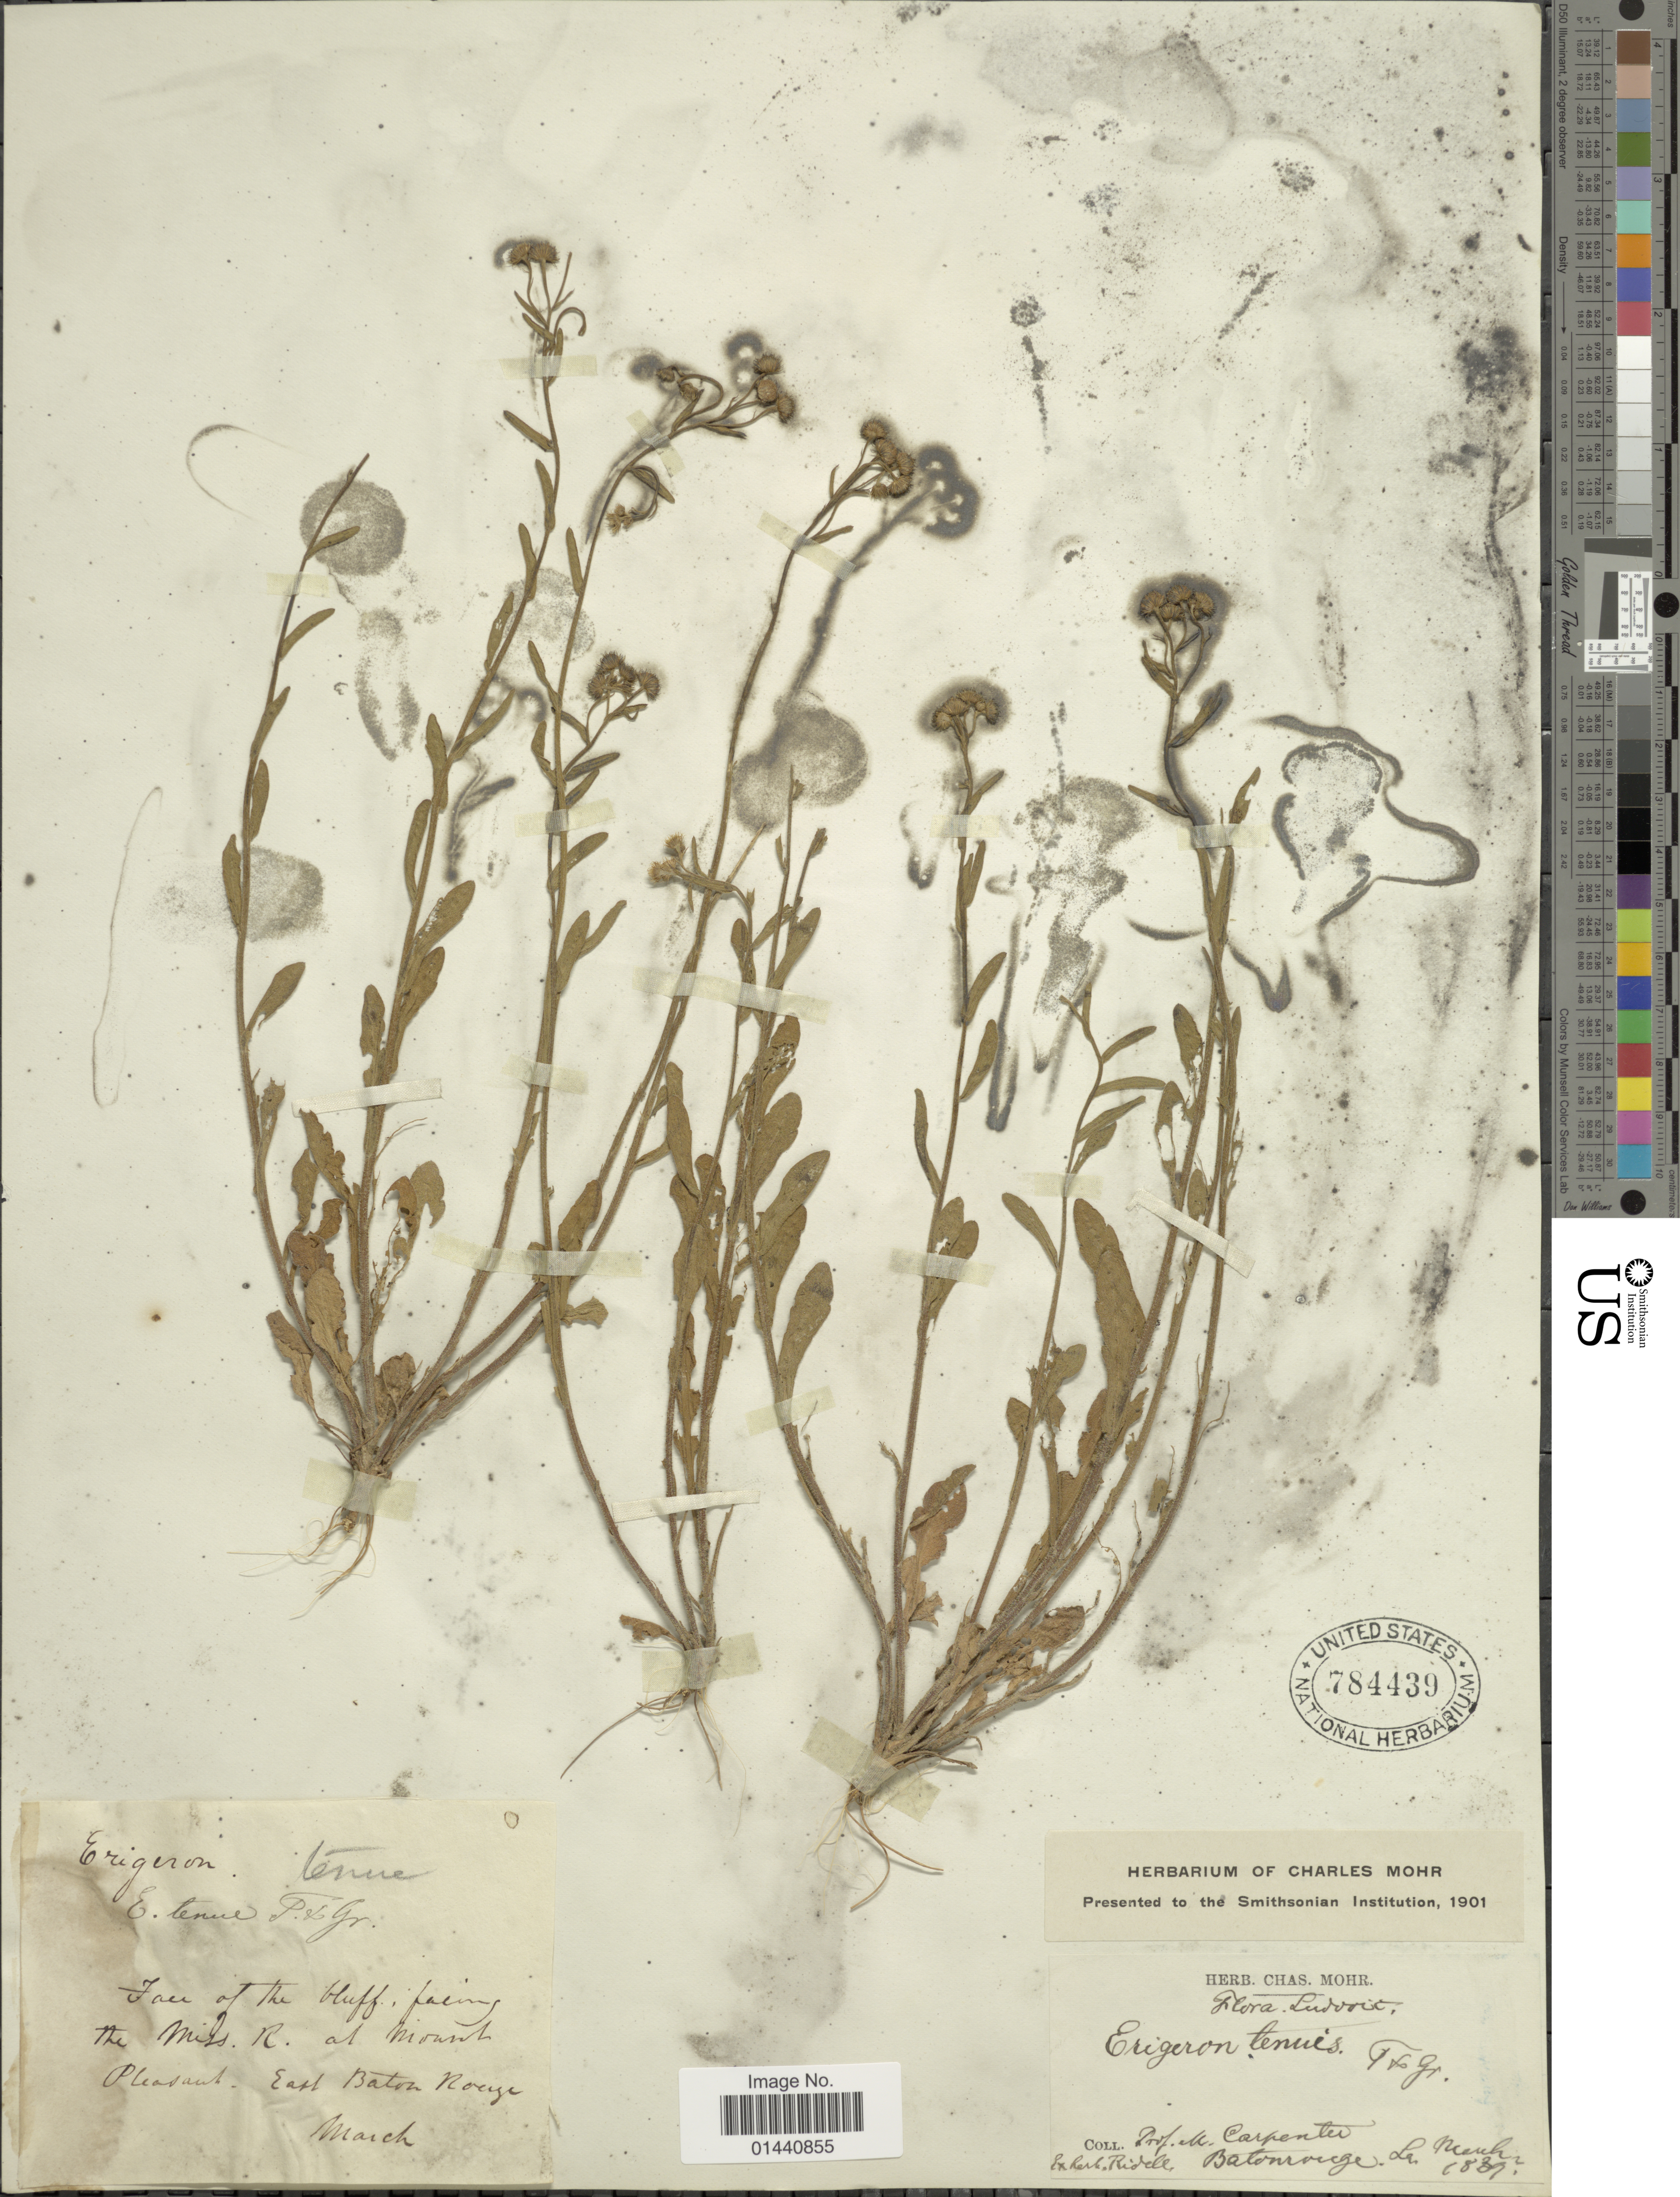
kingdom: Plantae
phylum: Tracheophyta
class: Magnoliopsida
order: Asterales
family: Asteraceae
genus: Erigeron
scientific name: Erigeron tenuis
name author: Torr. & A. Gray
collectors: M. Carpenter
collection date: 1839-03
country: United States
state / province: Louisiana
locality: Ludovic. Batonrouge.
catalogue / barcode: US 784439